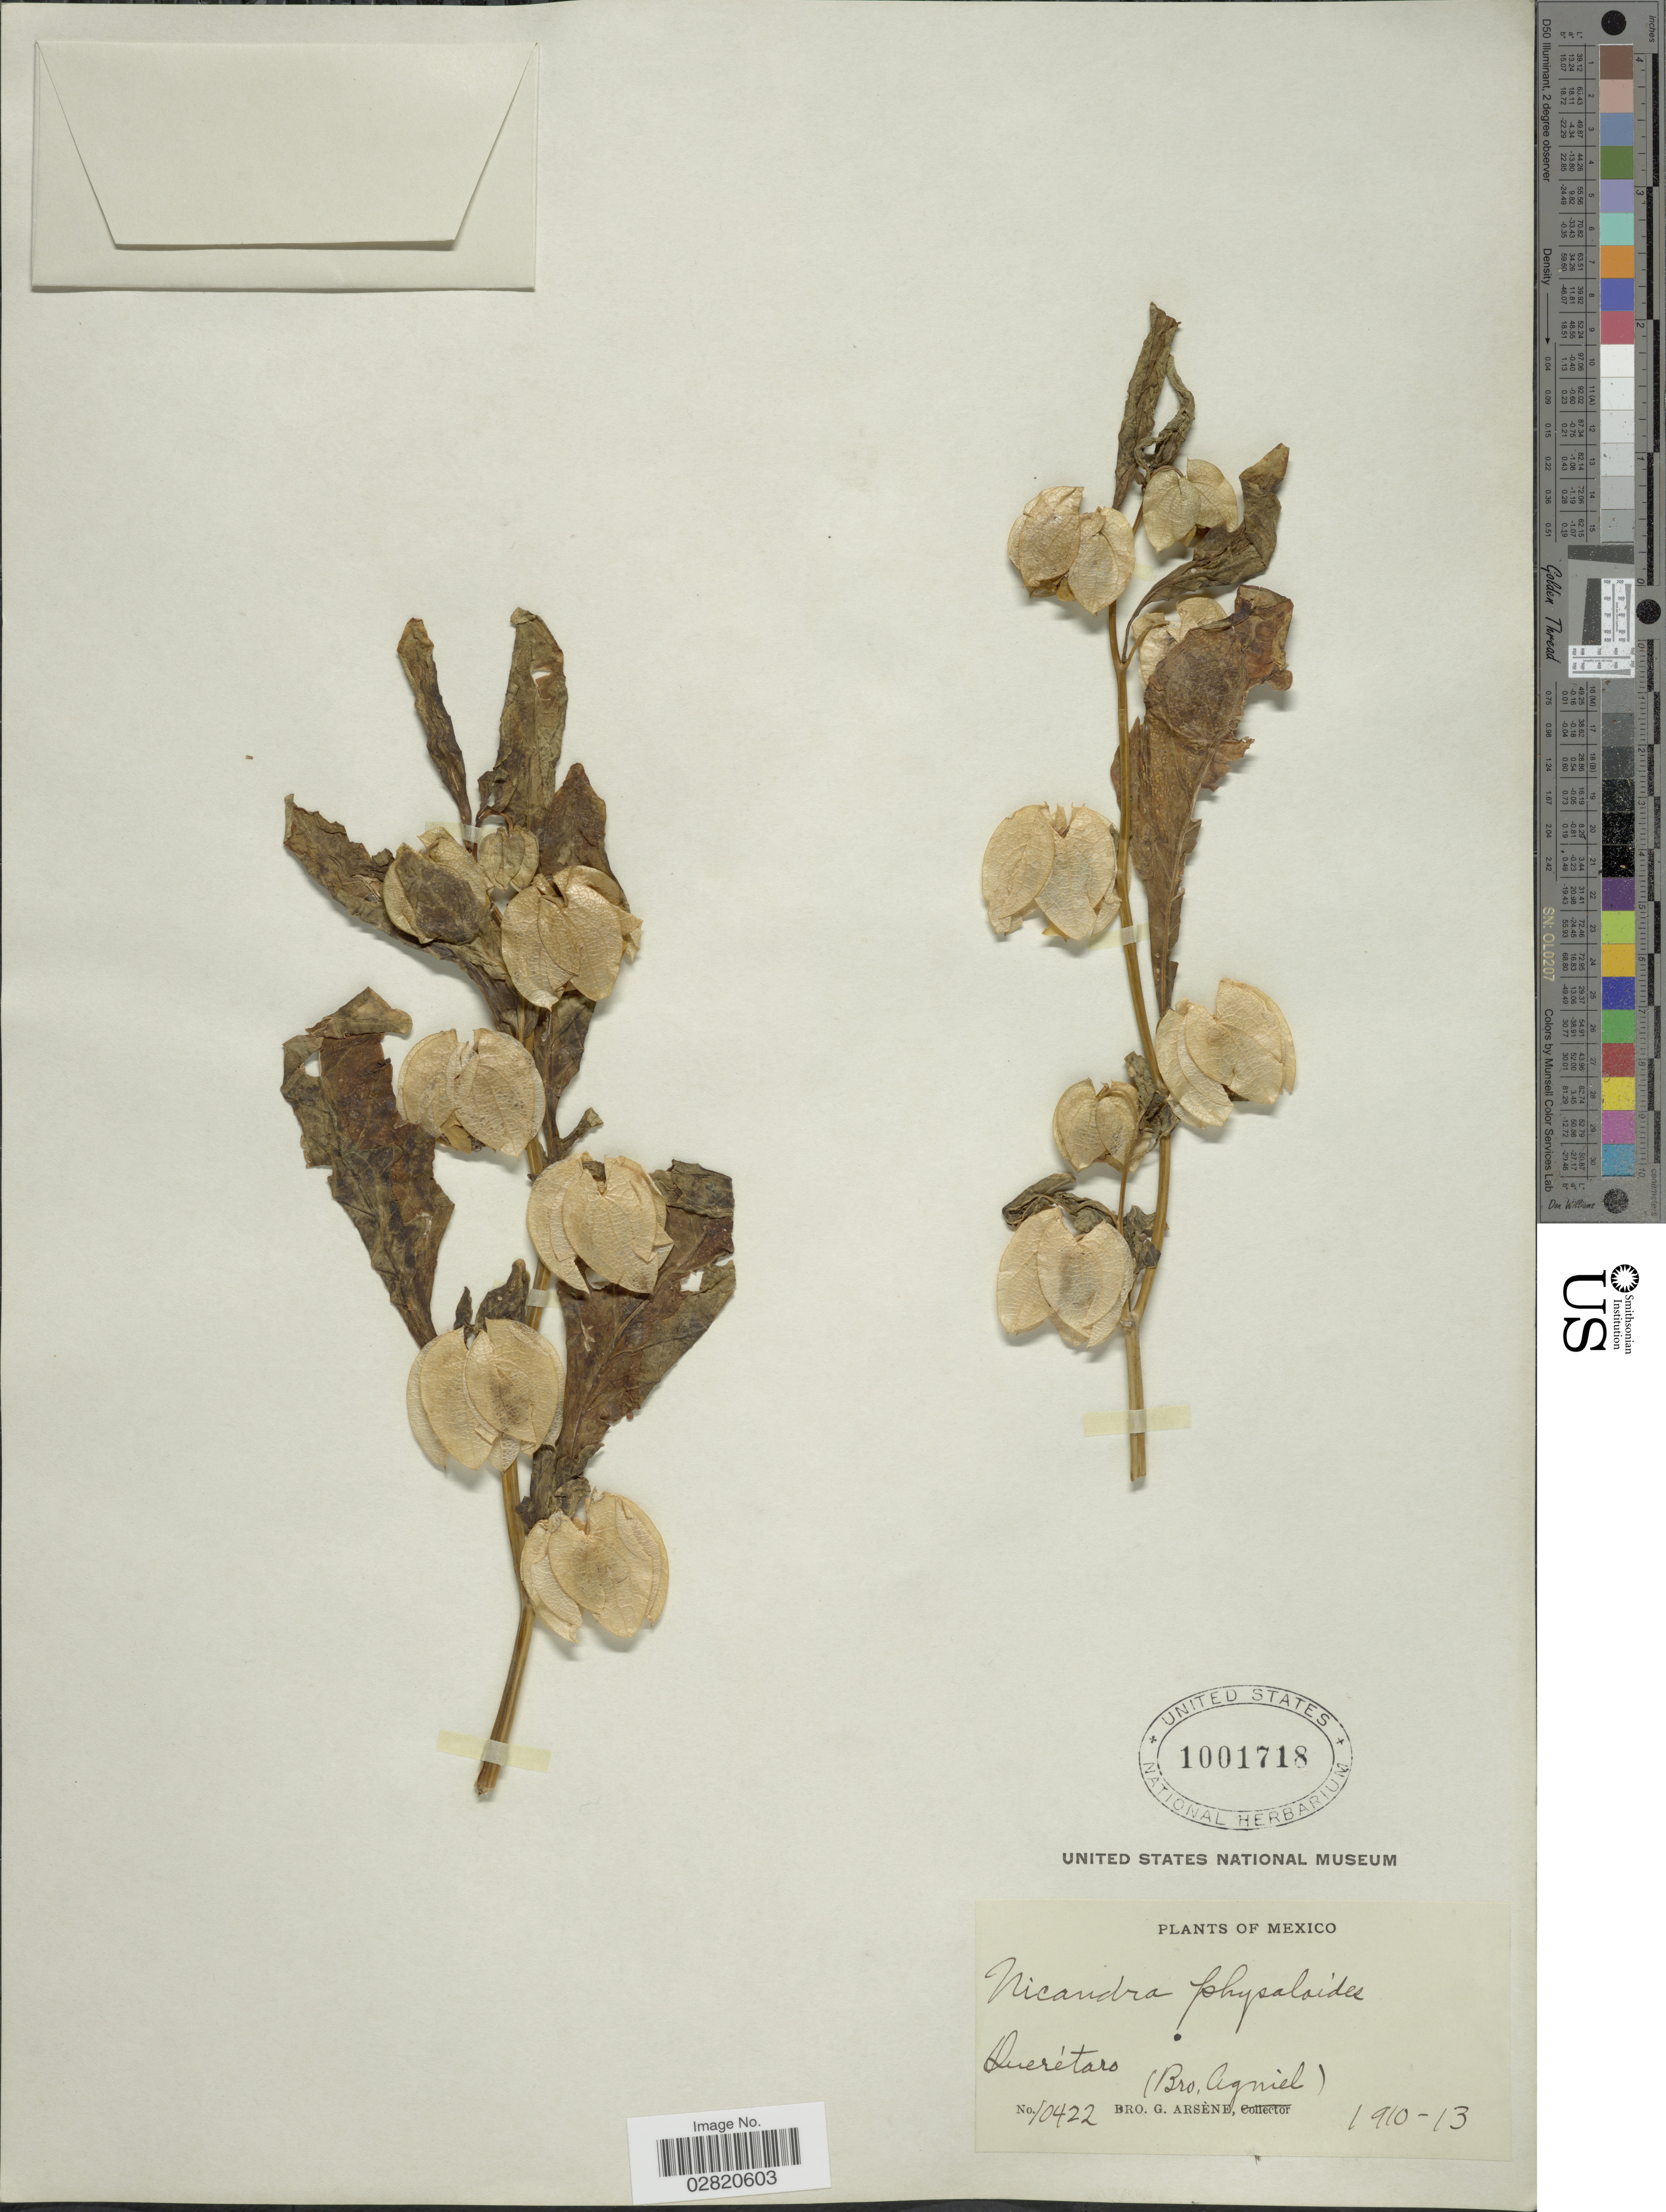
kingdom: Plantae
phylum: Tracheophyta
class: Magnoliopsida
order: Solanales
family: Solanaceae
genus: Nicandra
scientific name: Nicandra physalodes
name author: (L.) Gaertn.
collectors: Bro. G. Arsène & Bro. Agniel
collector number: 10422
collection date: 1910/1913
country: Mexico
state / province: Querétaro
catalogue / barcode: US 1001718